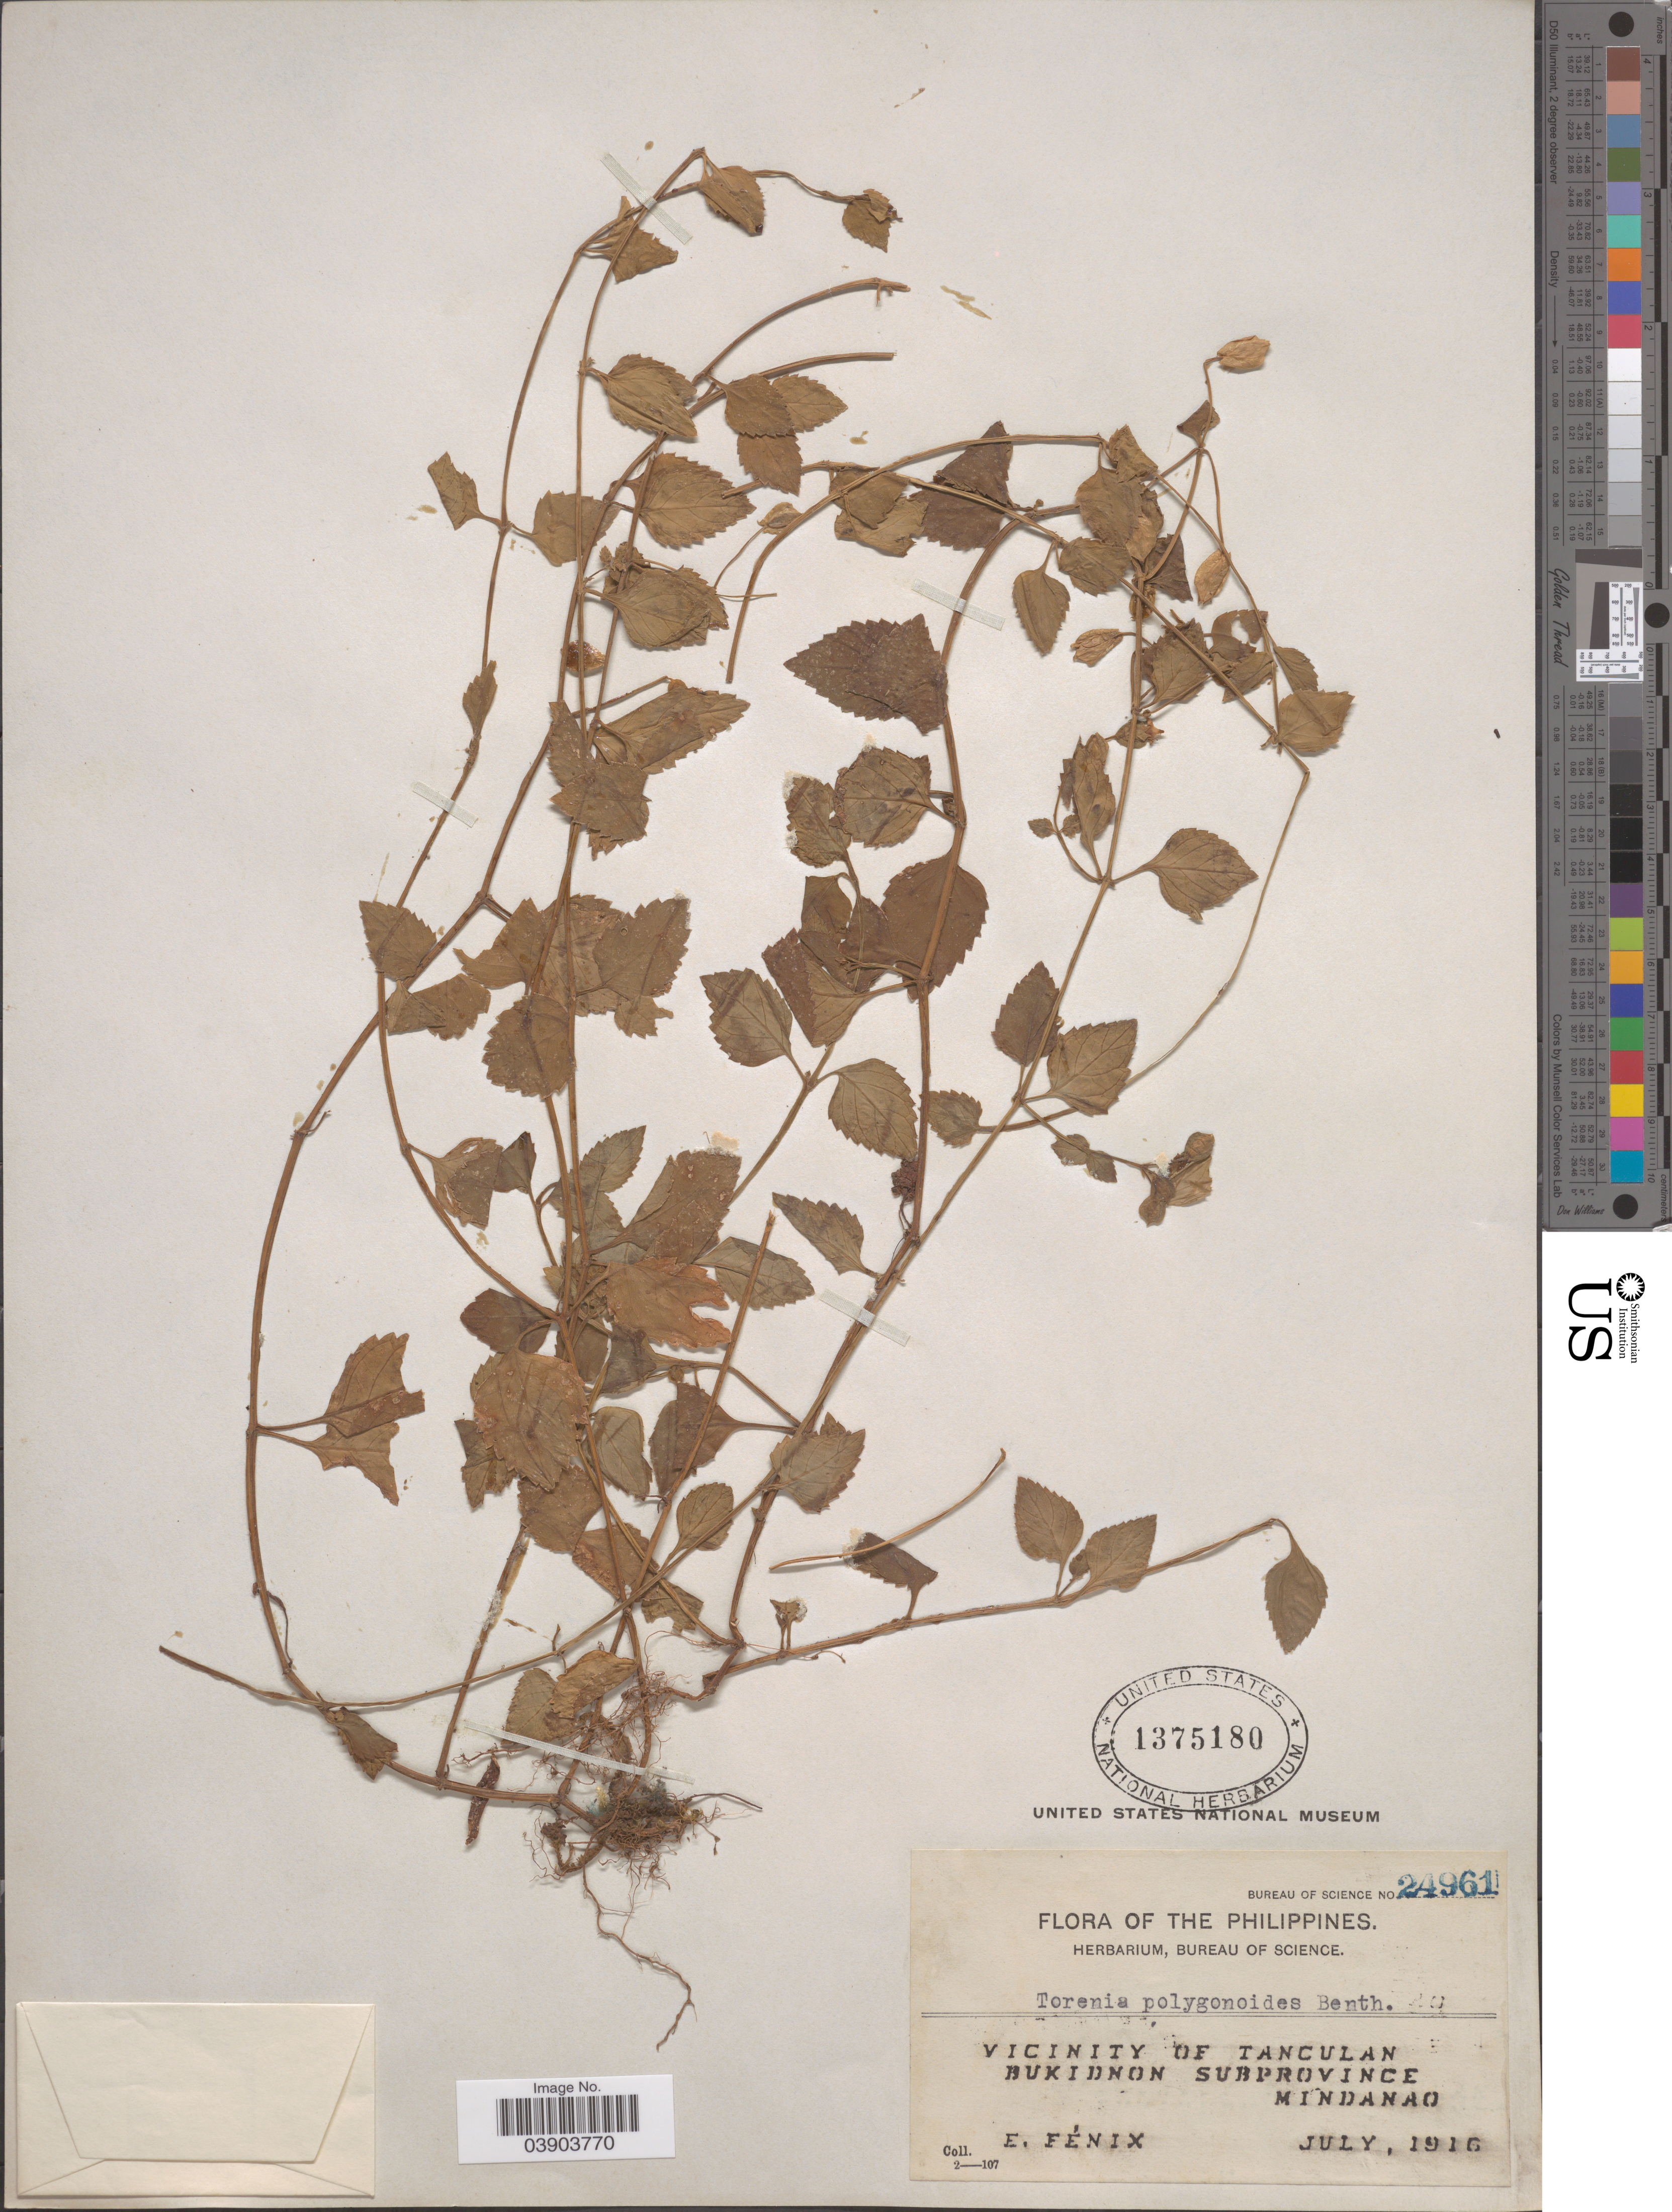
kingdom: Plantae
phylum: Tracheophyta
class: Magnoliopsida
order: Lamiales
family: Linderniaceae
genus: Torenia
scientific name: Torenia polygonoides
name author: Benth.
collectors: E. Fénix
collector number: Bureau of Science 24961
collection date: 1916-07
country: Philippines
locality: Vicinity of Tanculan. Bukidnon Subprovince. Mindanao.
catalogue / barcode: US 1375180